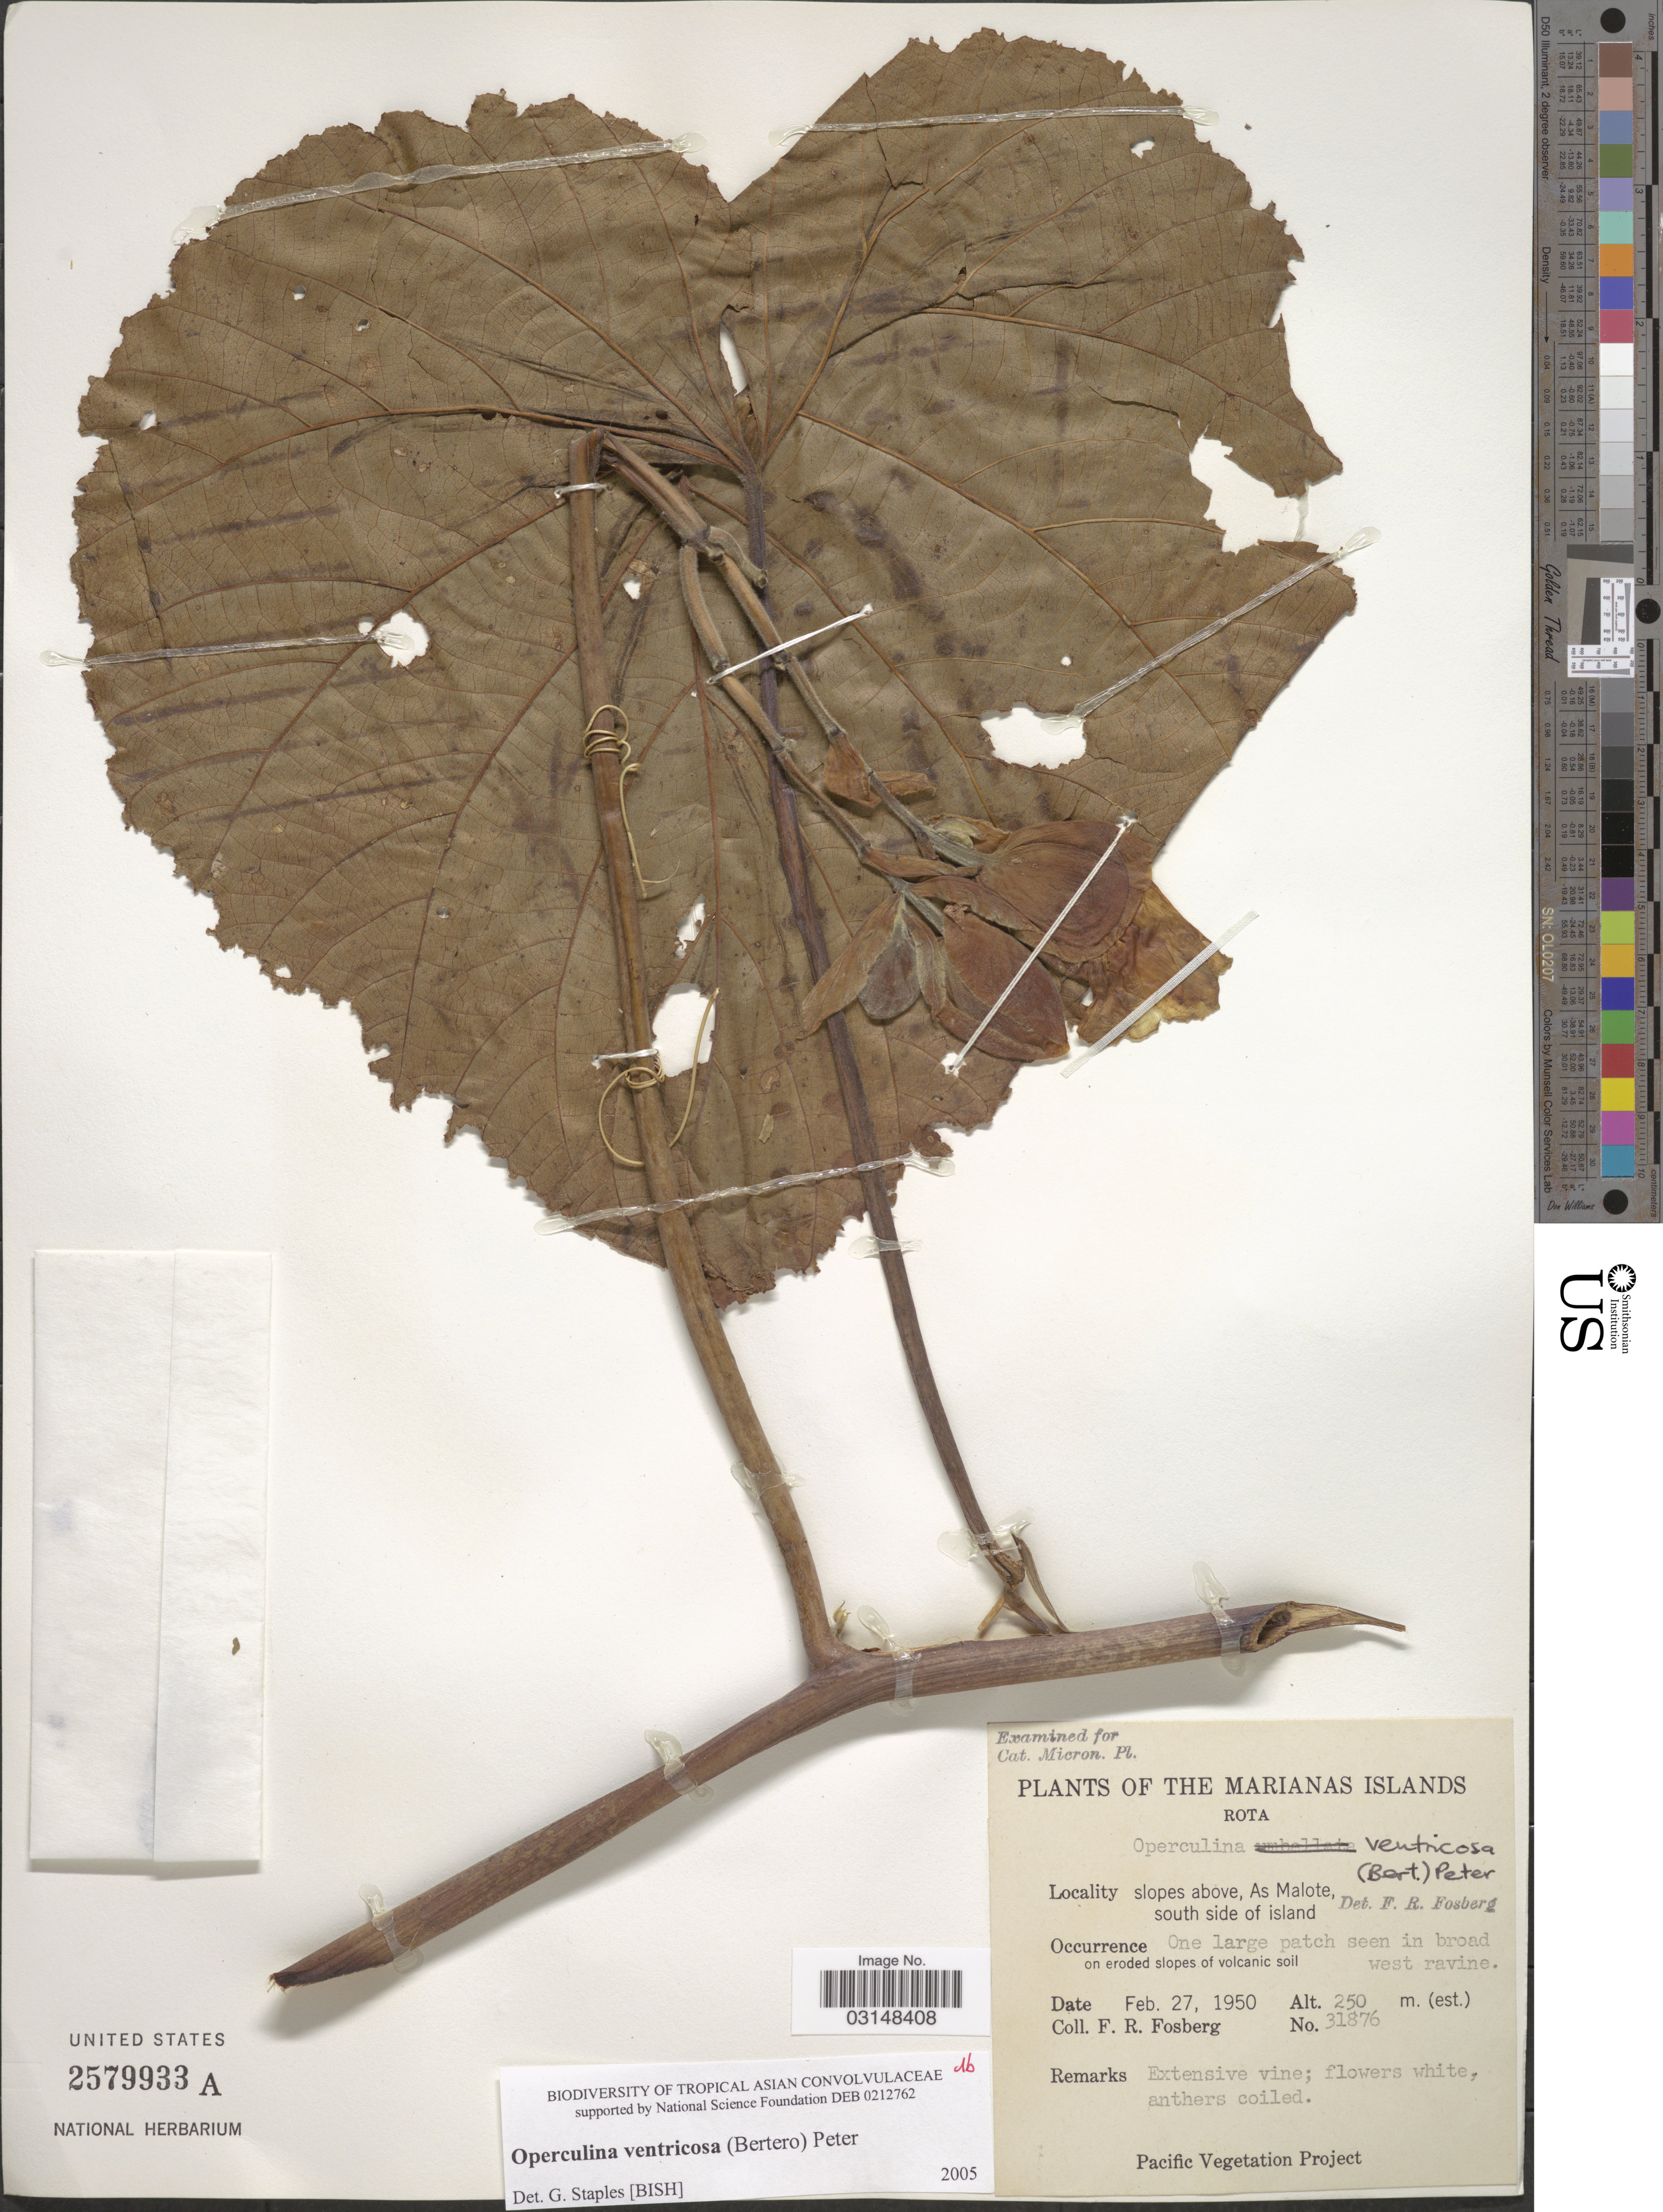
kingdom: Plantae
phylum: Tracheophyta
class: Magnoliopsida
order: Solanales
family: Convolvulaceae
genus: Operculina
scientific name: Operculina ventricosa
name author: (Aubl.) Barb. Rodr.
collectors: F. R. Fosberg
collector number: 31876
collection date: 1950-02-27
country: Northern Mariana Islands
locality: The Marianas Islands, Rota, slopes above, As Malote south side of island.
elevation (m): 250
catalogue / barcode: US 2579933A